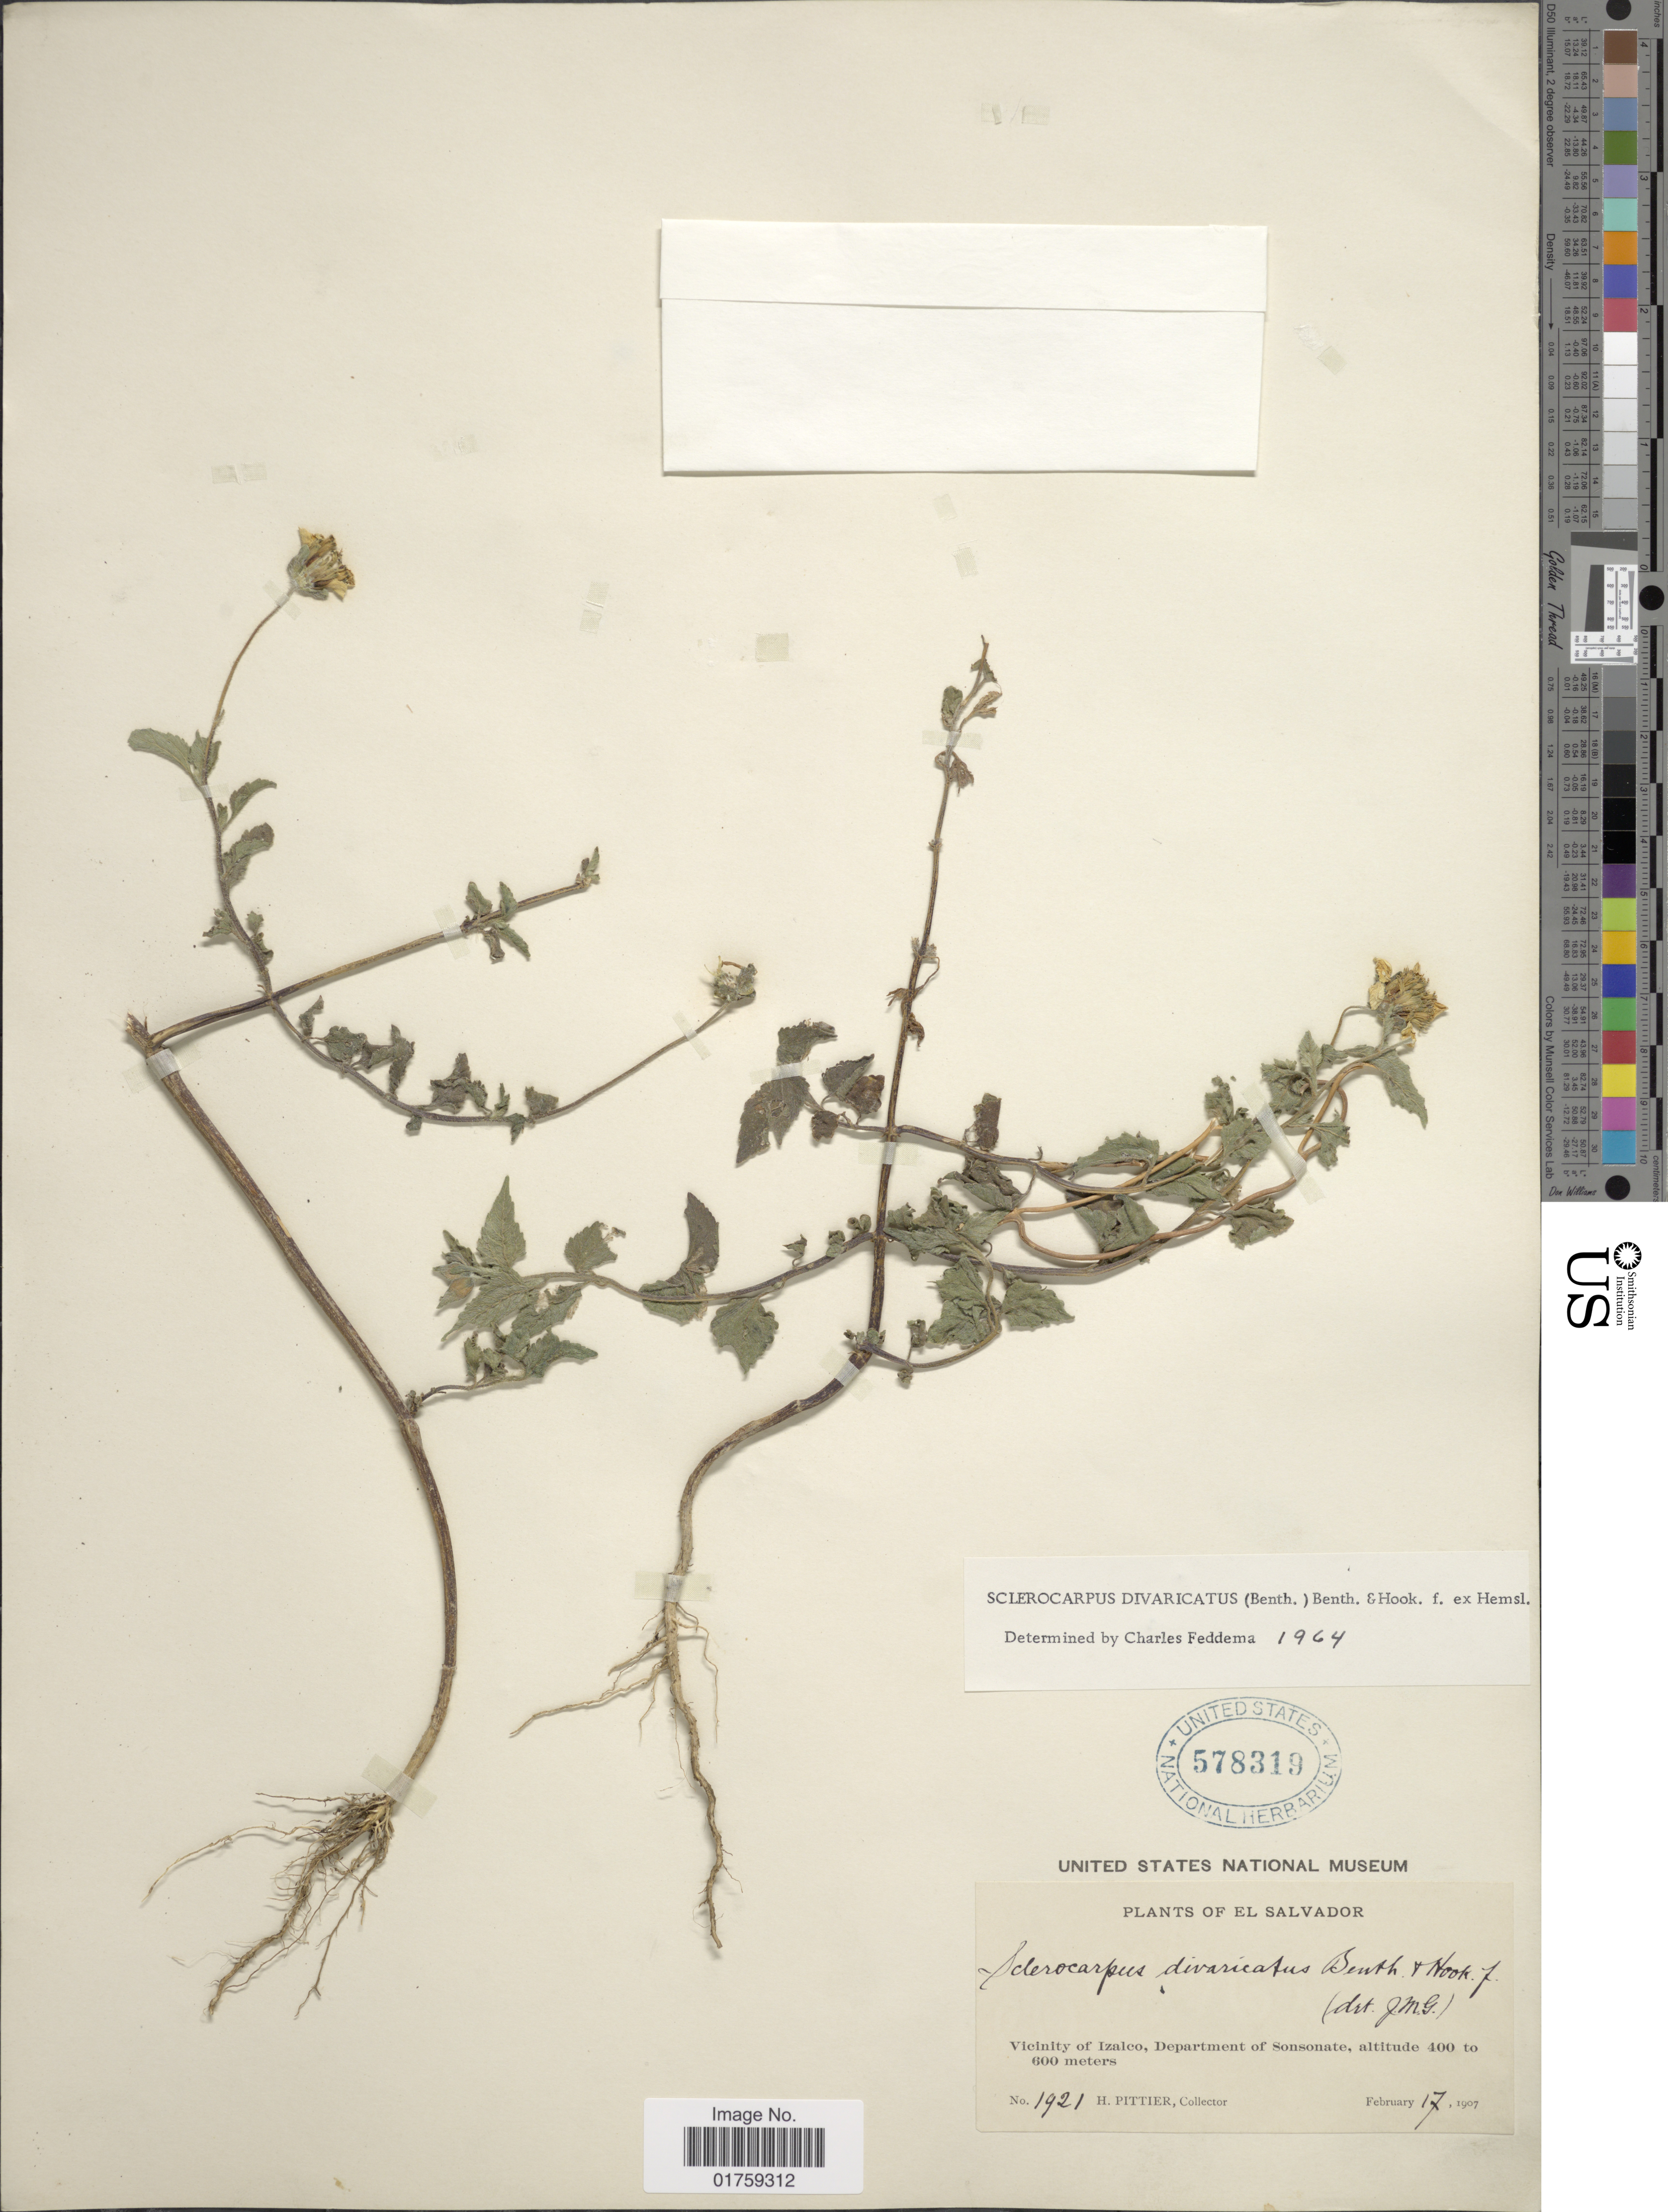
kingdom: Plantae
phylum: Tracheophyta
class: Magnoliopsida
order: Asterales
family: Asteraceae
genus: Sclerocarpus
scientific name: Sclerocarpus divaricatus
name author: (Benth.) Benth. & Hook. f. ex Hemsl.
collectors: H. F. Pittier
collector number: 1921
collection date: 1907-02-17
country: El Salvador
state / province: Sonsonate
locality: Vicinity of Izalco, Department of Sonsonate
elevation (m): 400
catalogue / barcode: US 578319